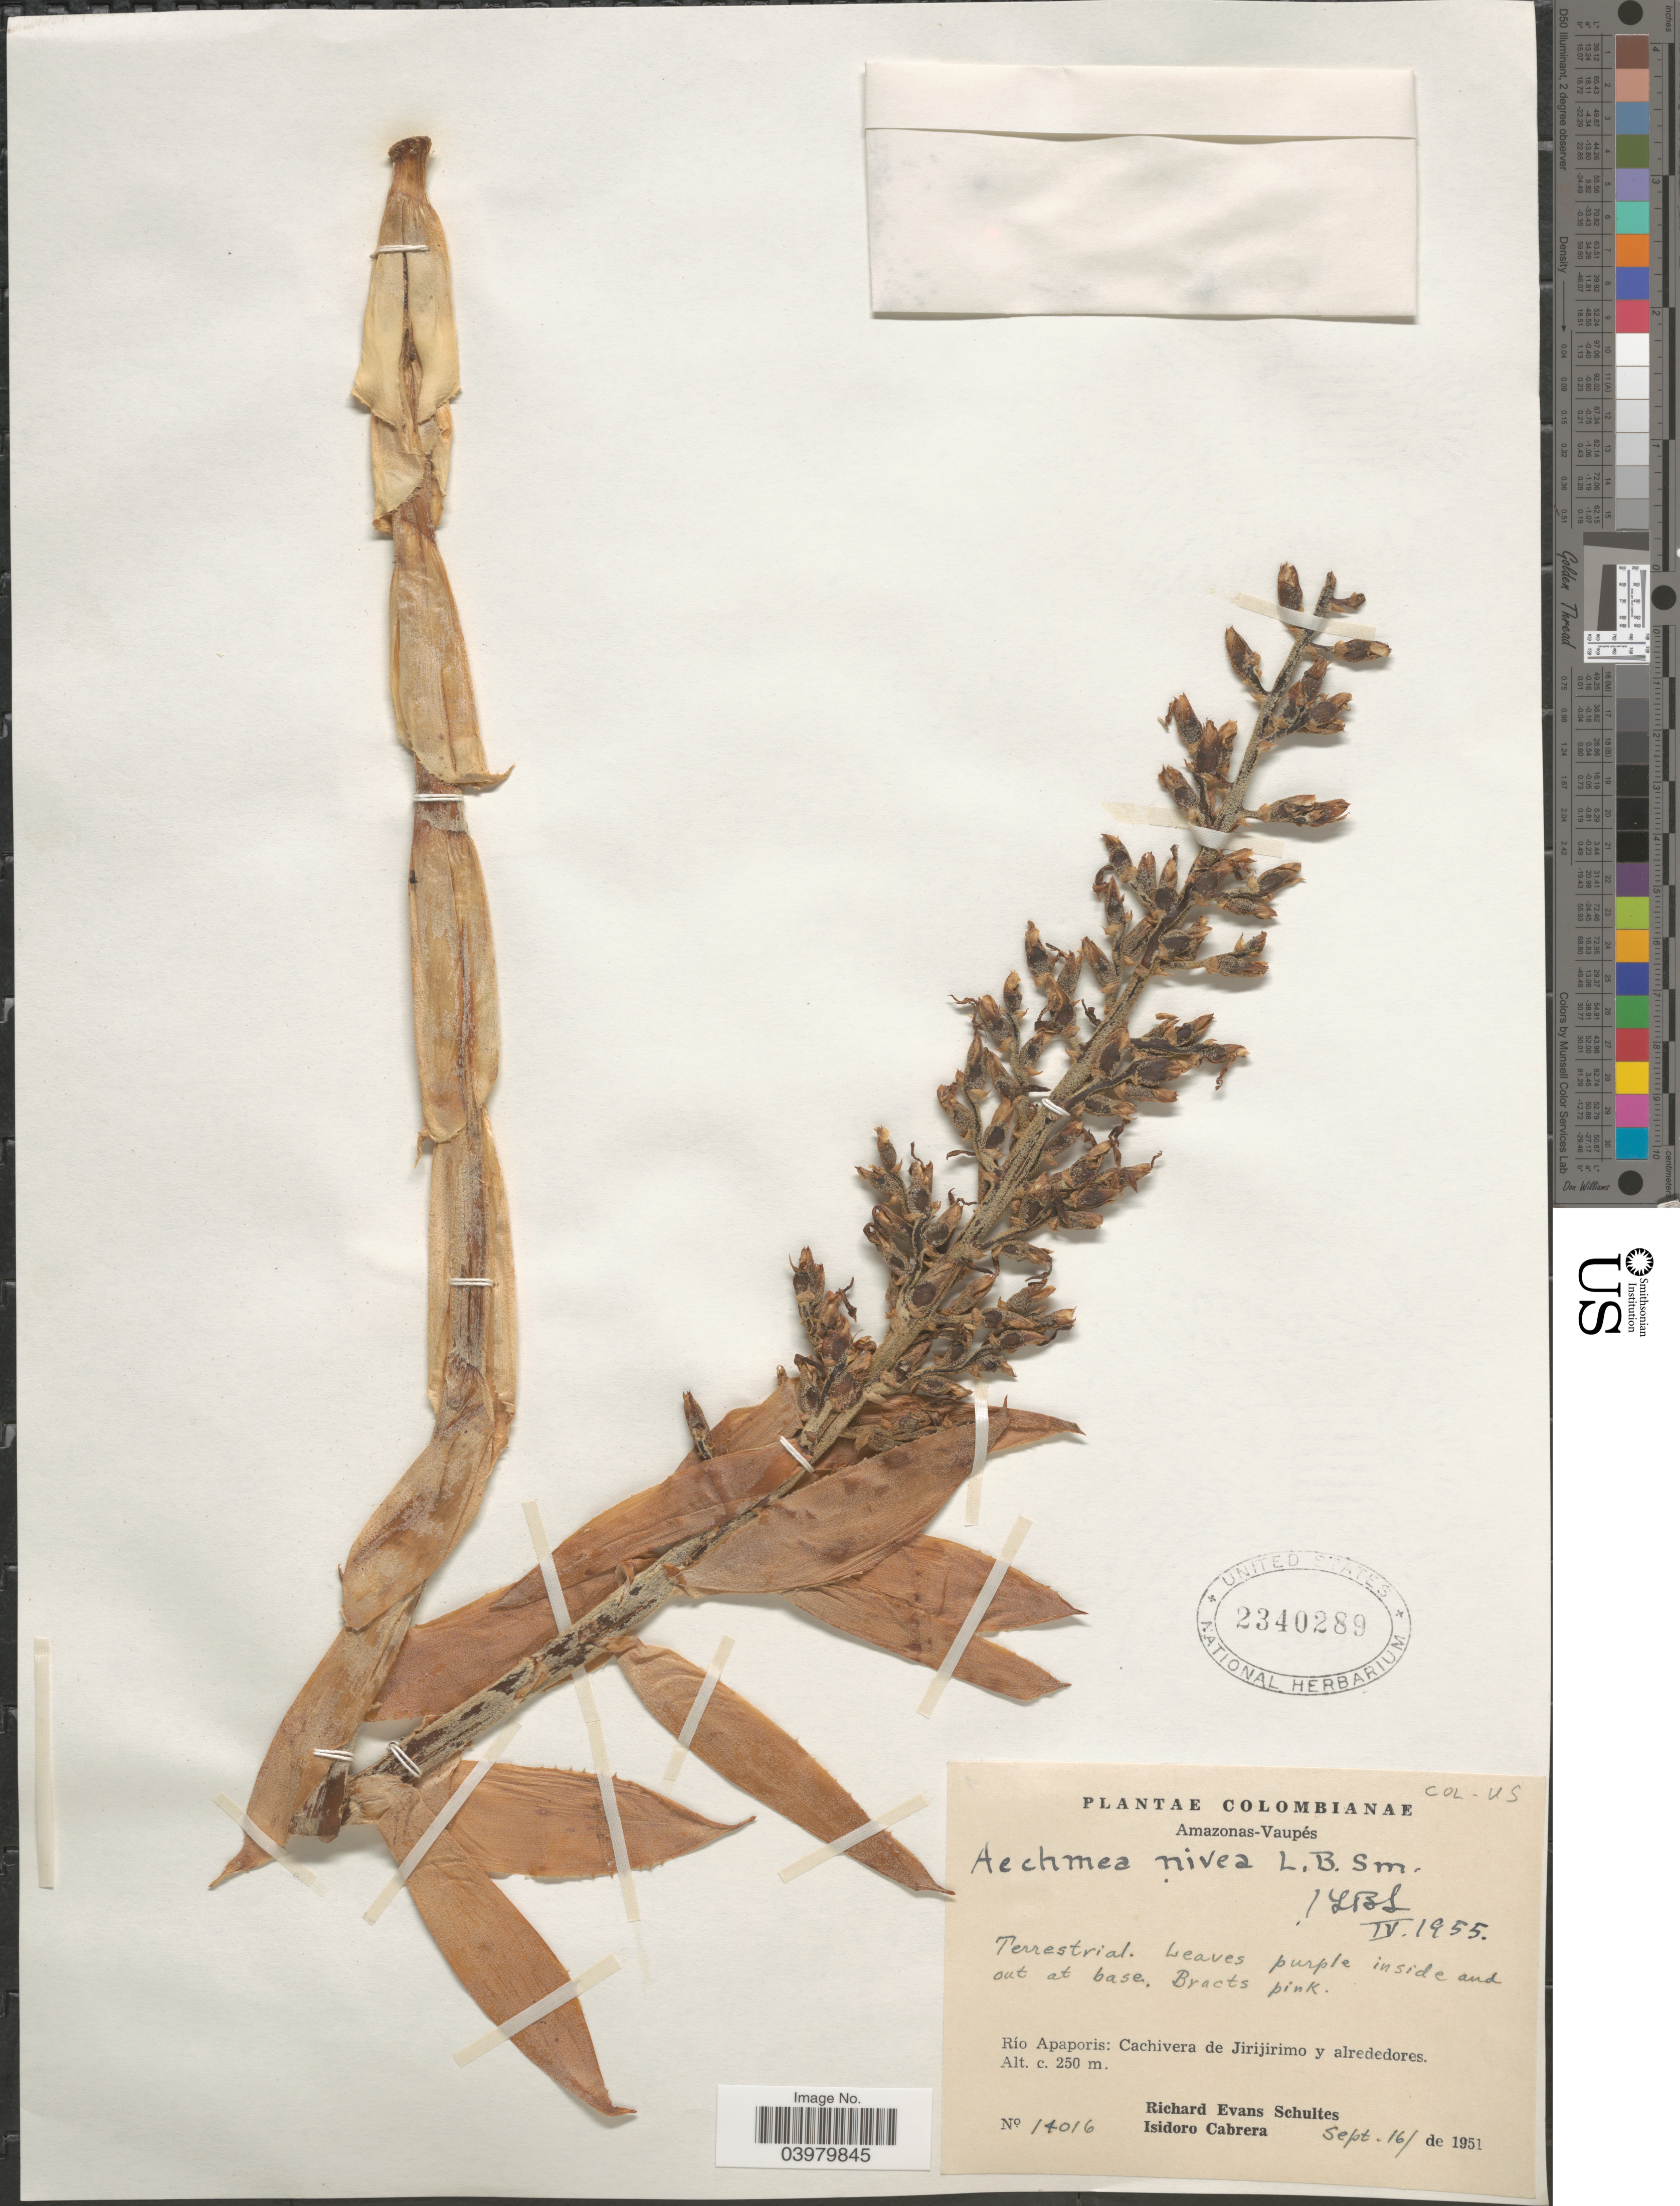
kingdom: Plantae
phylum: Tracheophyta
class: Liliopsida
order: Poales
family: Bromeliaceae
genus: Aechmea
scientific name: Aechmea nivea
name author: L.B. Sm.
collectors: R. E. Schultes & I. Cabrera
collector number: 14016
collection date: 1951-09-16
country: Colombia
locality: Amazonas-Vaupés. Río Apaporis: Cachivera de Jirijirimo y alrededores.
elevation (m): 250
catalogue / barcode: US 2340289